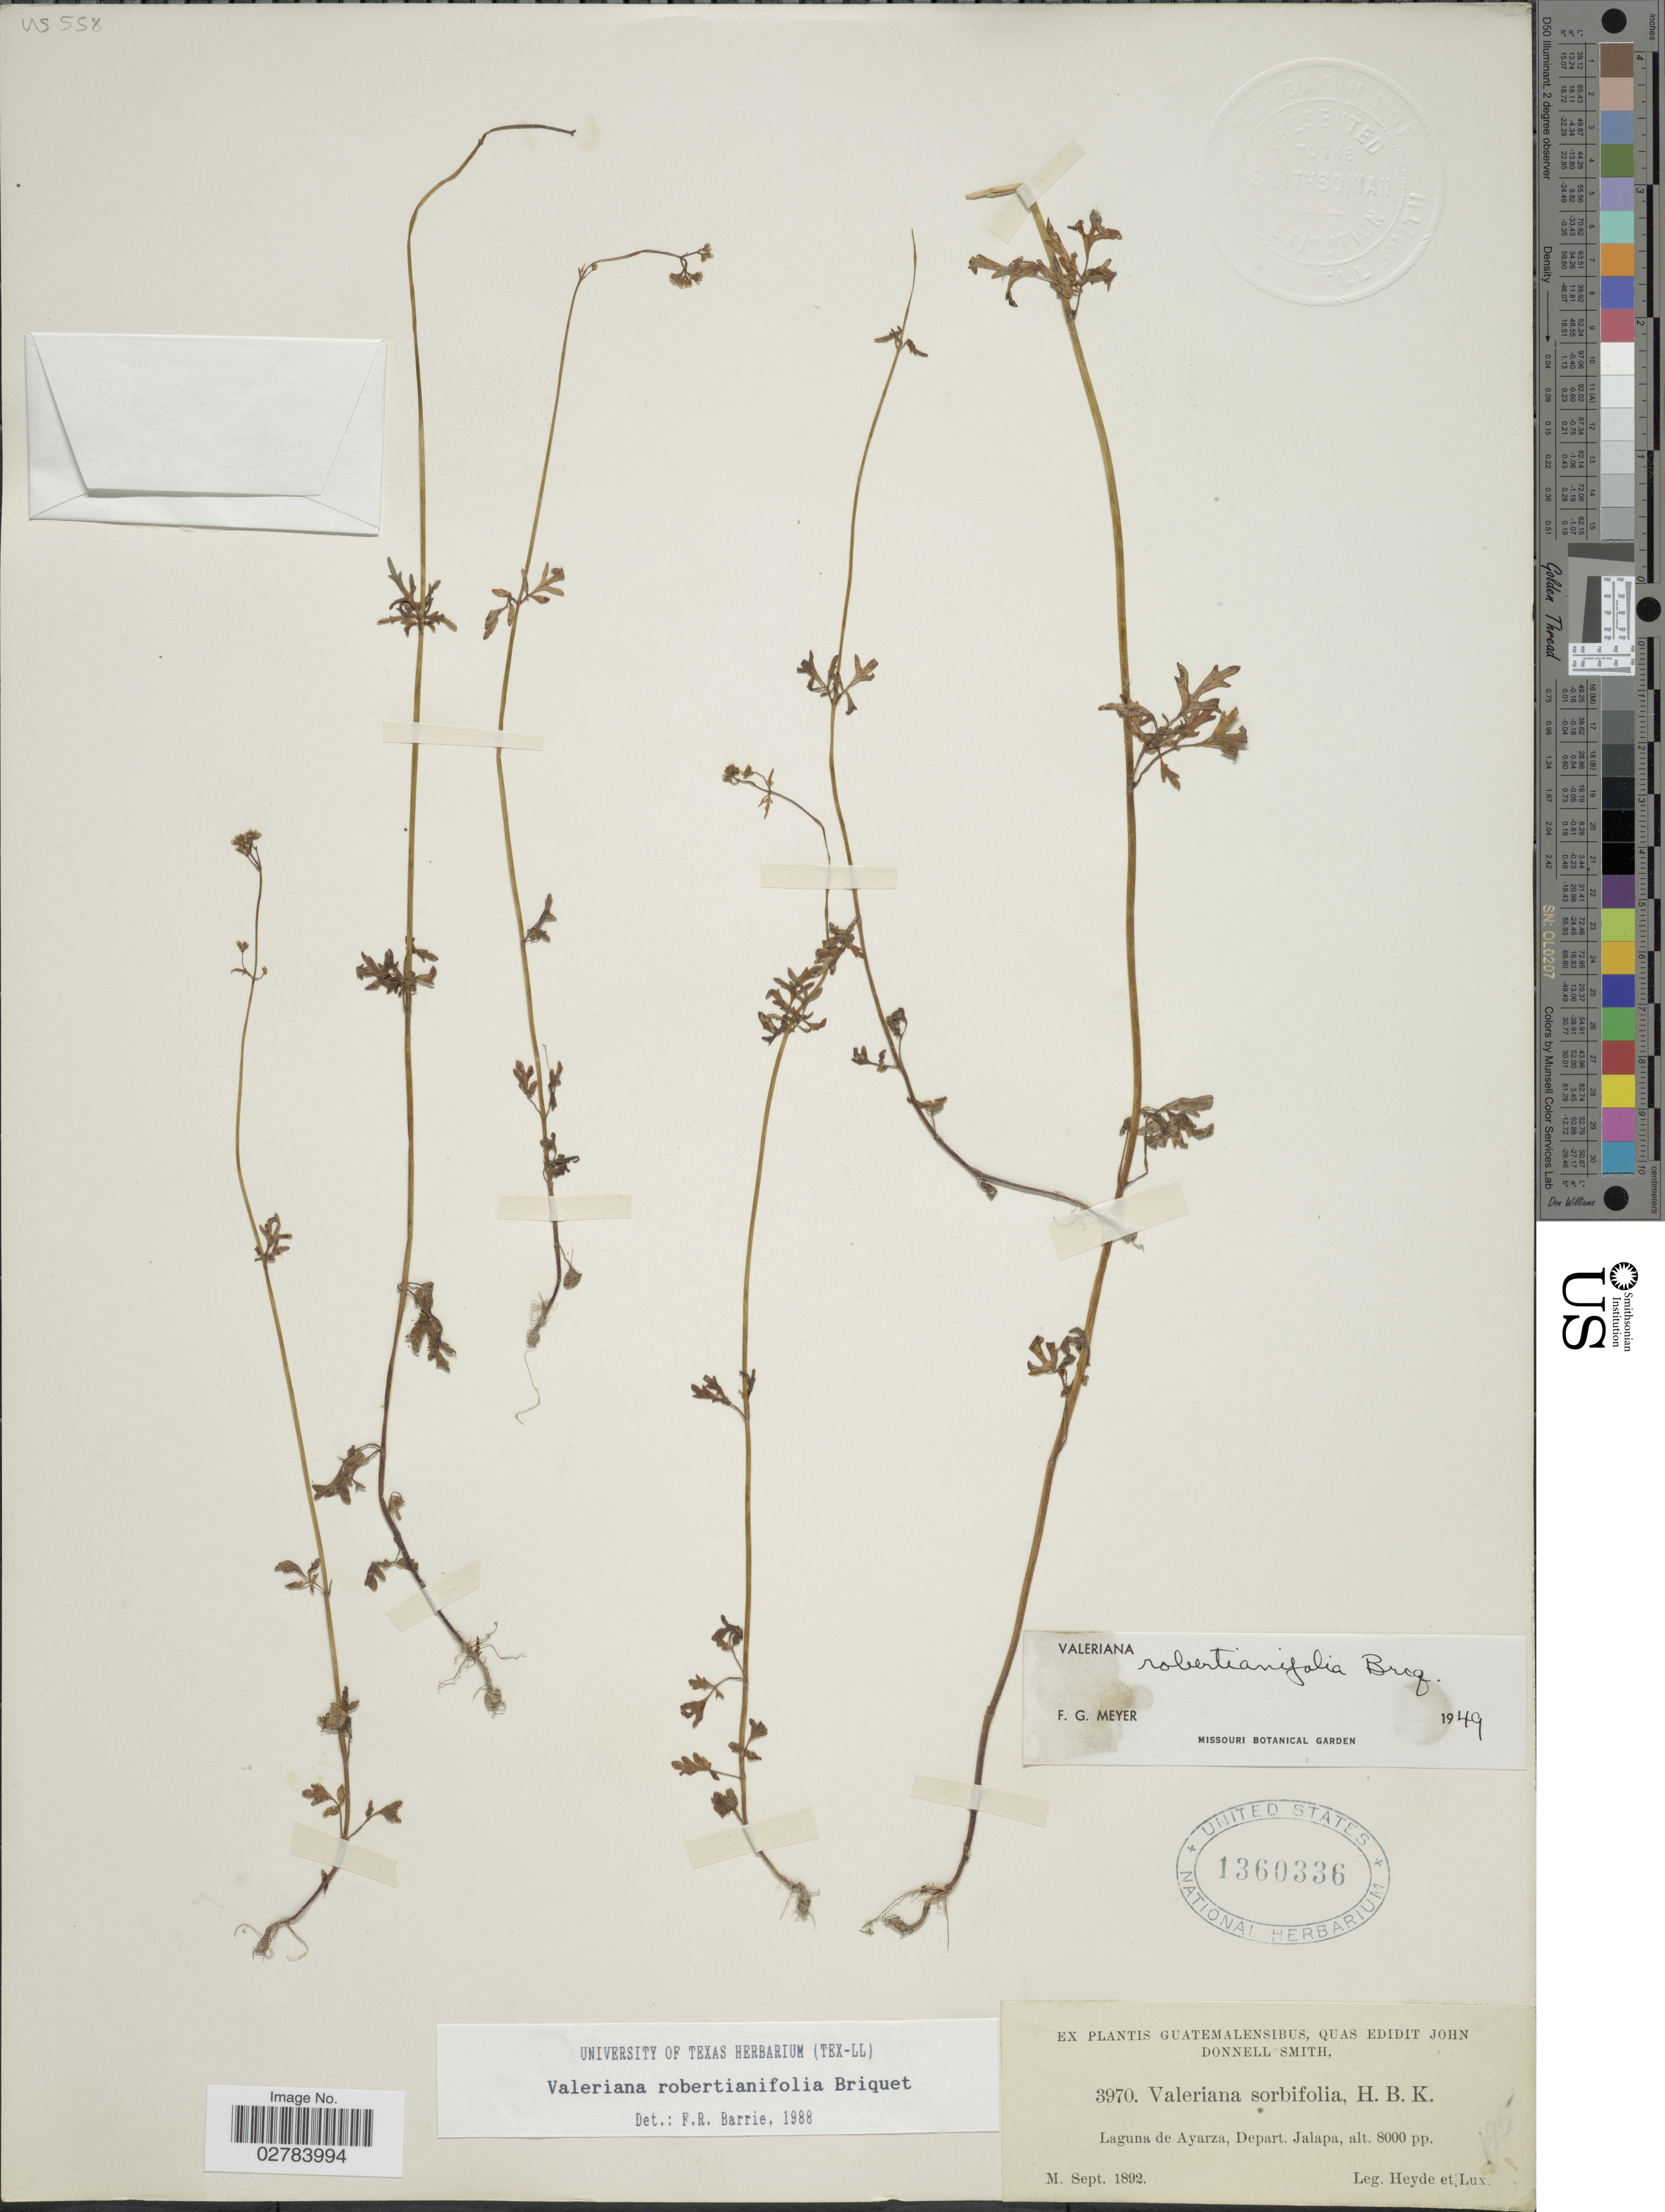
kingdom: Plantae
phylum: Tracheophyta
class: Magnoliopsida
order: Dipsacales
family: Caprifoliaceae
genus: Valeriana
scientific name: Valeriana robertianifolia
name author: Briq.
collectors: Heyde & Lux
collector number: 3970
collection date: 1892-09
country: Guatemala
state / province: Jalapa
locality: Laguna de Ayarza, Depart Jalapa.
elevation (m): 2438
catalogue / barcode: US 1360336